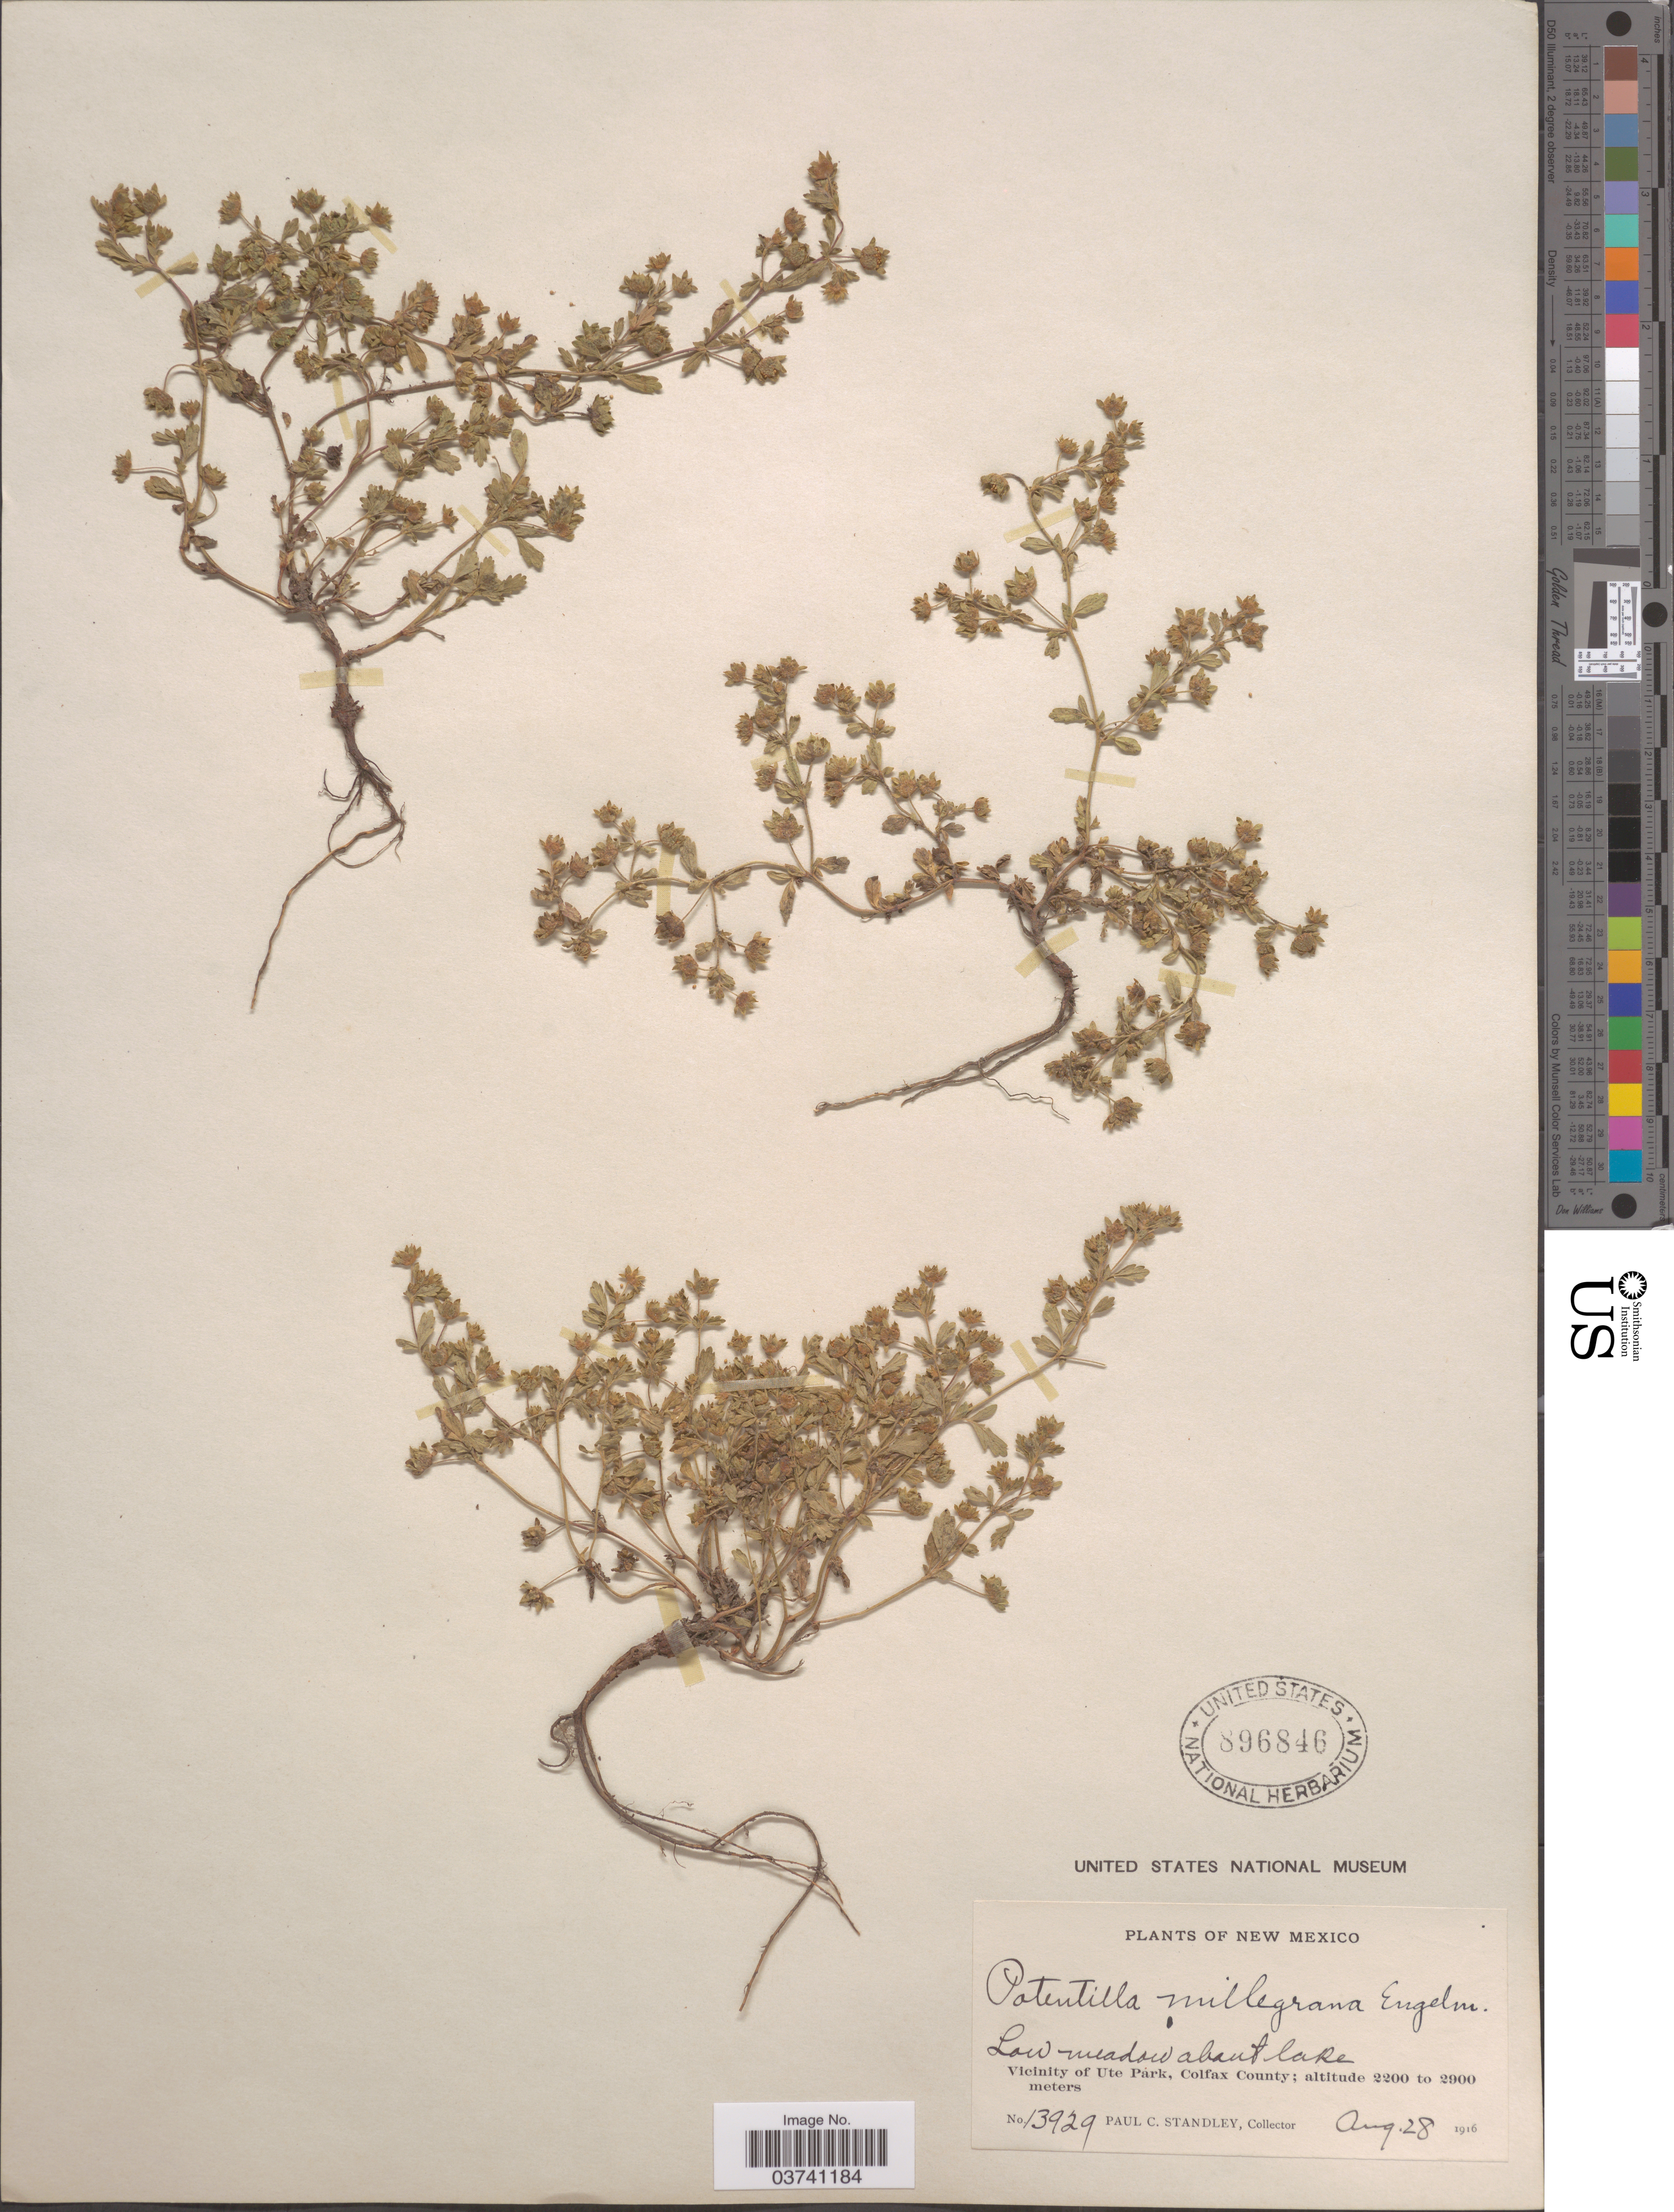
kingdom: Plantae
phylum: Tracheophyta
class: Magnoliopsida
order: Rosales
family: Rosaceae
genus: Potentilla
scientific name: Potentilla rivalis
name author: Nutt.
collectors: P. C. Standley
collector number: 13929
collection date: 1916-08-28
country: United States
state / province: New Mexico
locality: Low meadow about lake. Vicinity of Ute Park, Colfax County.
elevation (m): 2200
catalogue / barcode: US 896846